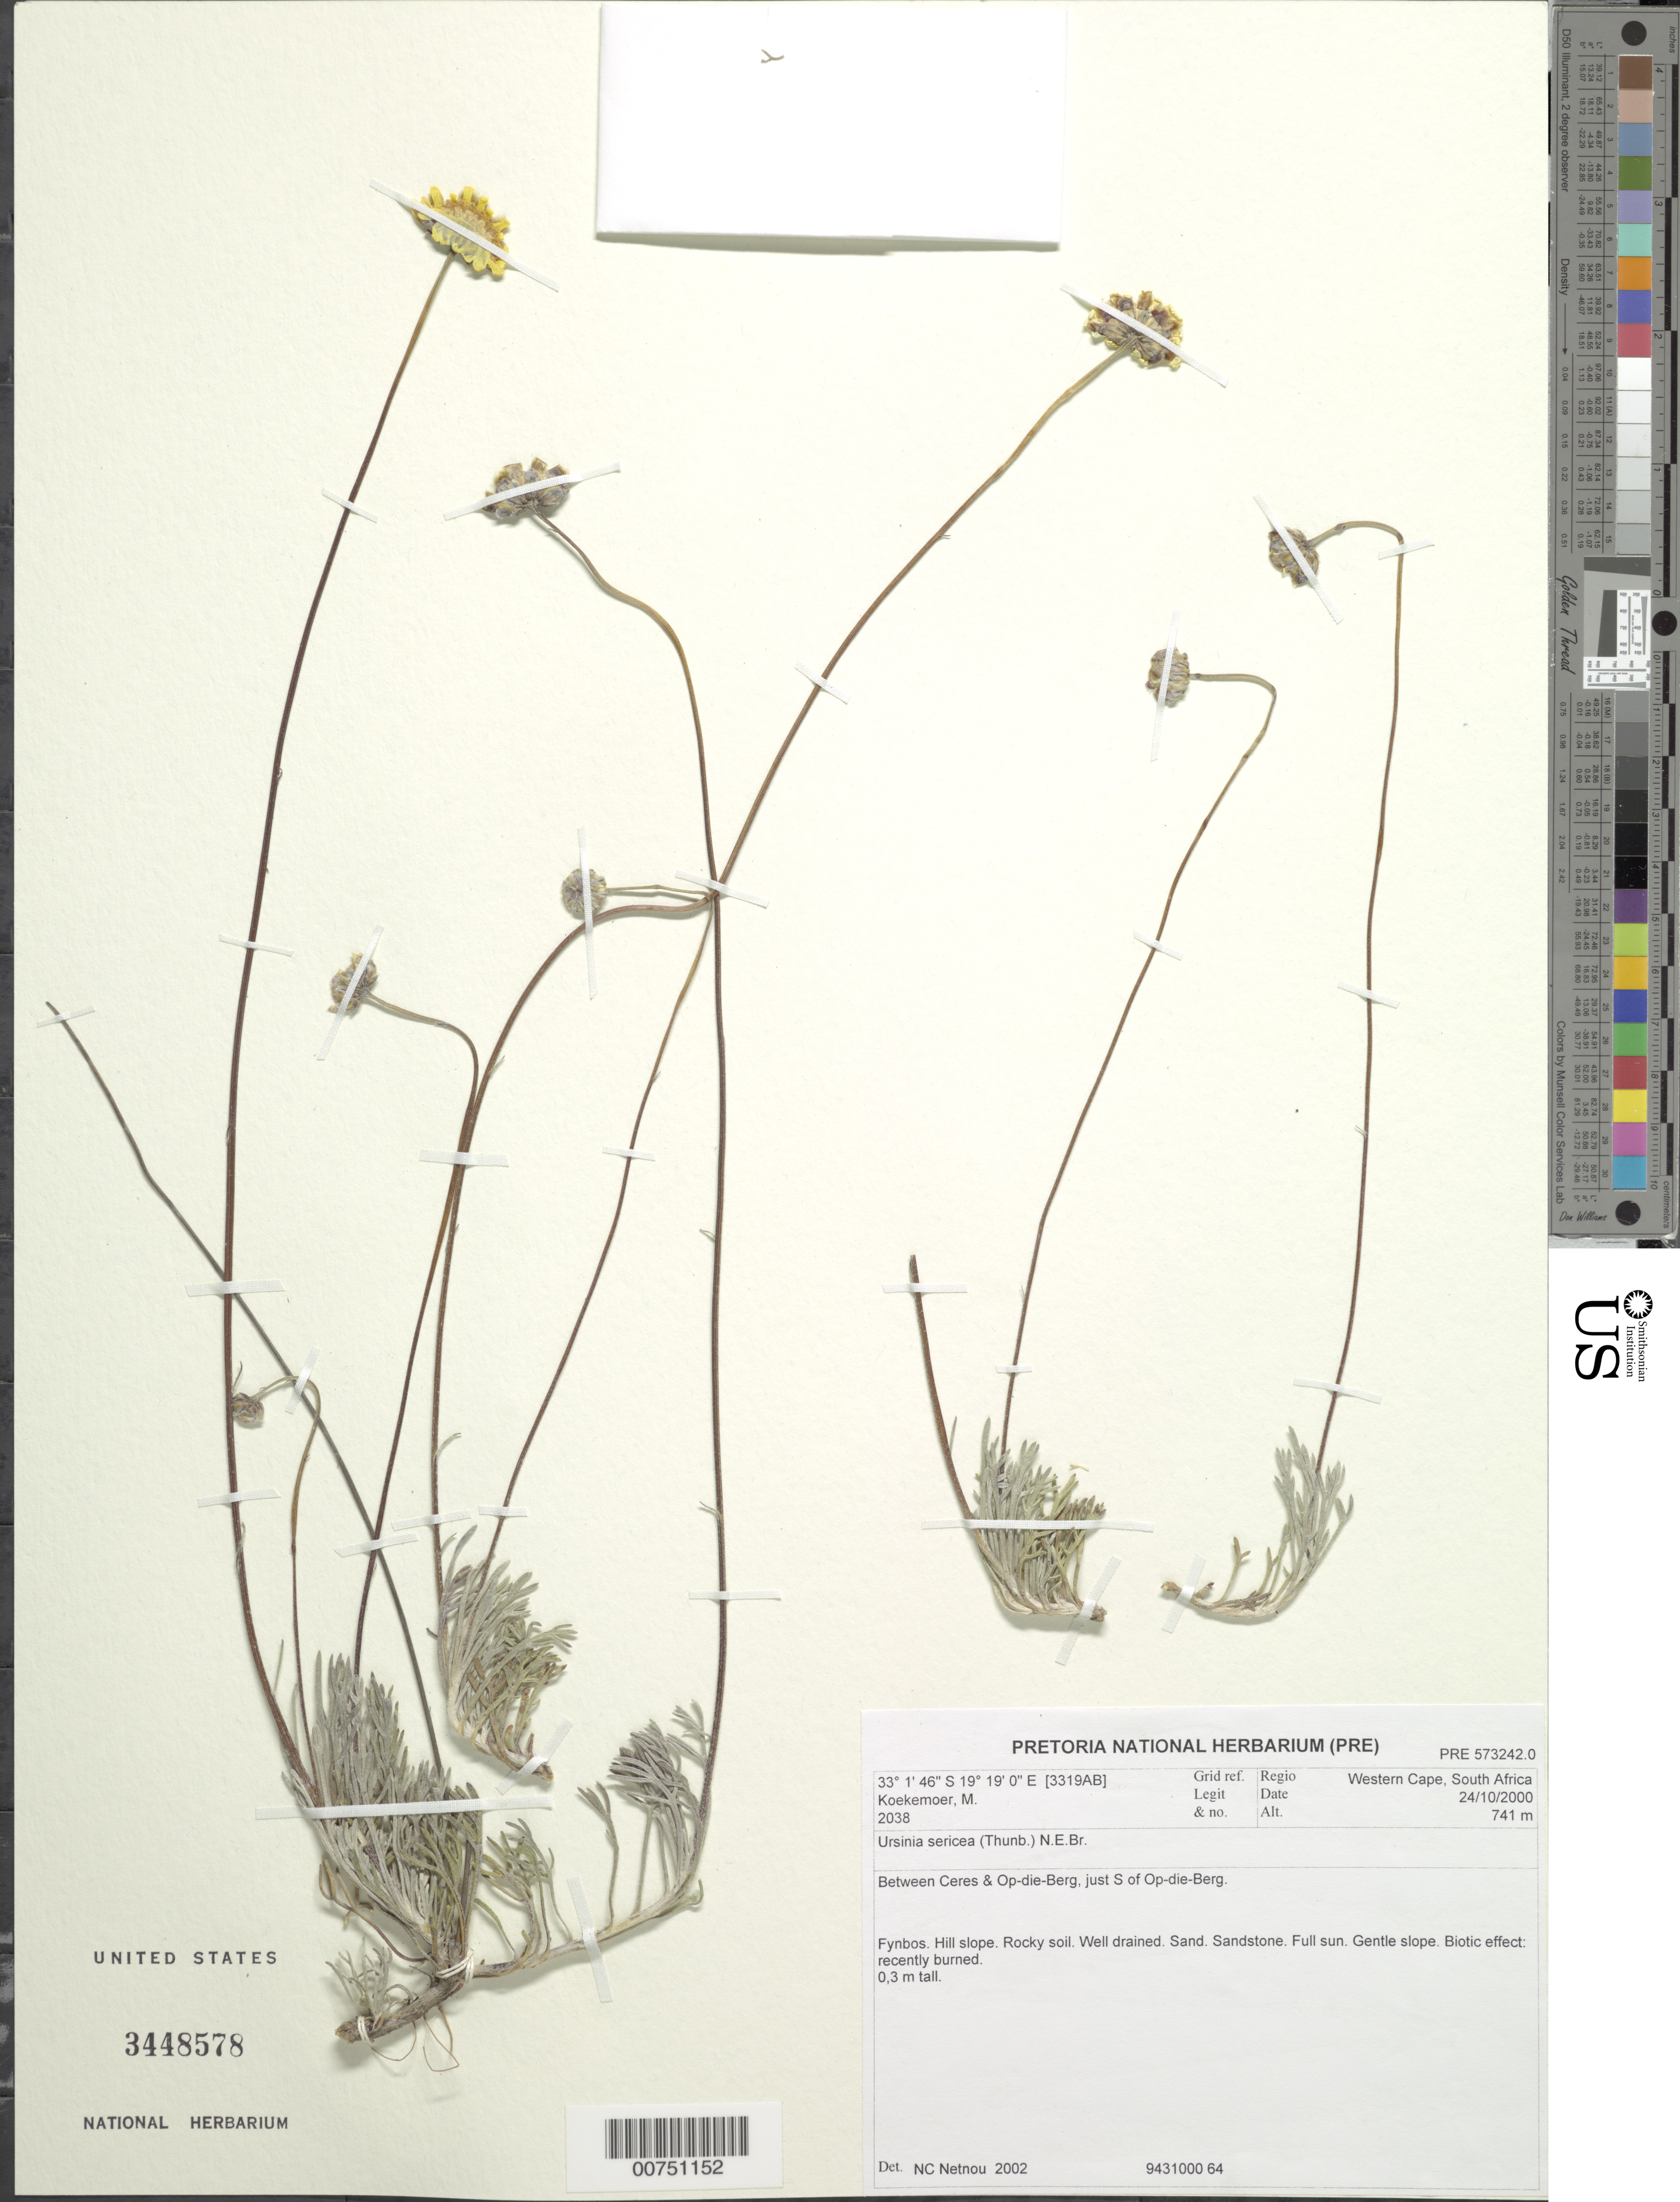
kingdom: Plantae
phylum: Tracheophyta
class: Magnoliopsida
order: Asterales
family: Asteraceae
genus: Ursinia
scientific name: Ursinia sericea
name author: (Thunb.) N.E. Br.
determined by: Netnou, N. C.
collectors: M. Koekemoer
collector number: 2038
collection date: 2000-10-24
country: South Africa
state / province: Western Cape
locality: between Ceres and Op-die-Berg, just S of Op-die-Berg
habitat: Fynbos; hillslope, rocky soil, well-drained, sand, sandstone, full sun, gentle slope, recently burned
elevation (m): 741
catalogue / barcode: US 3448578